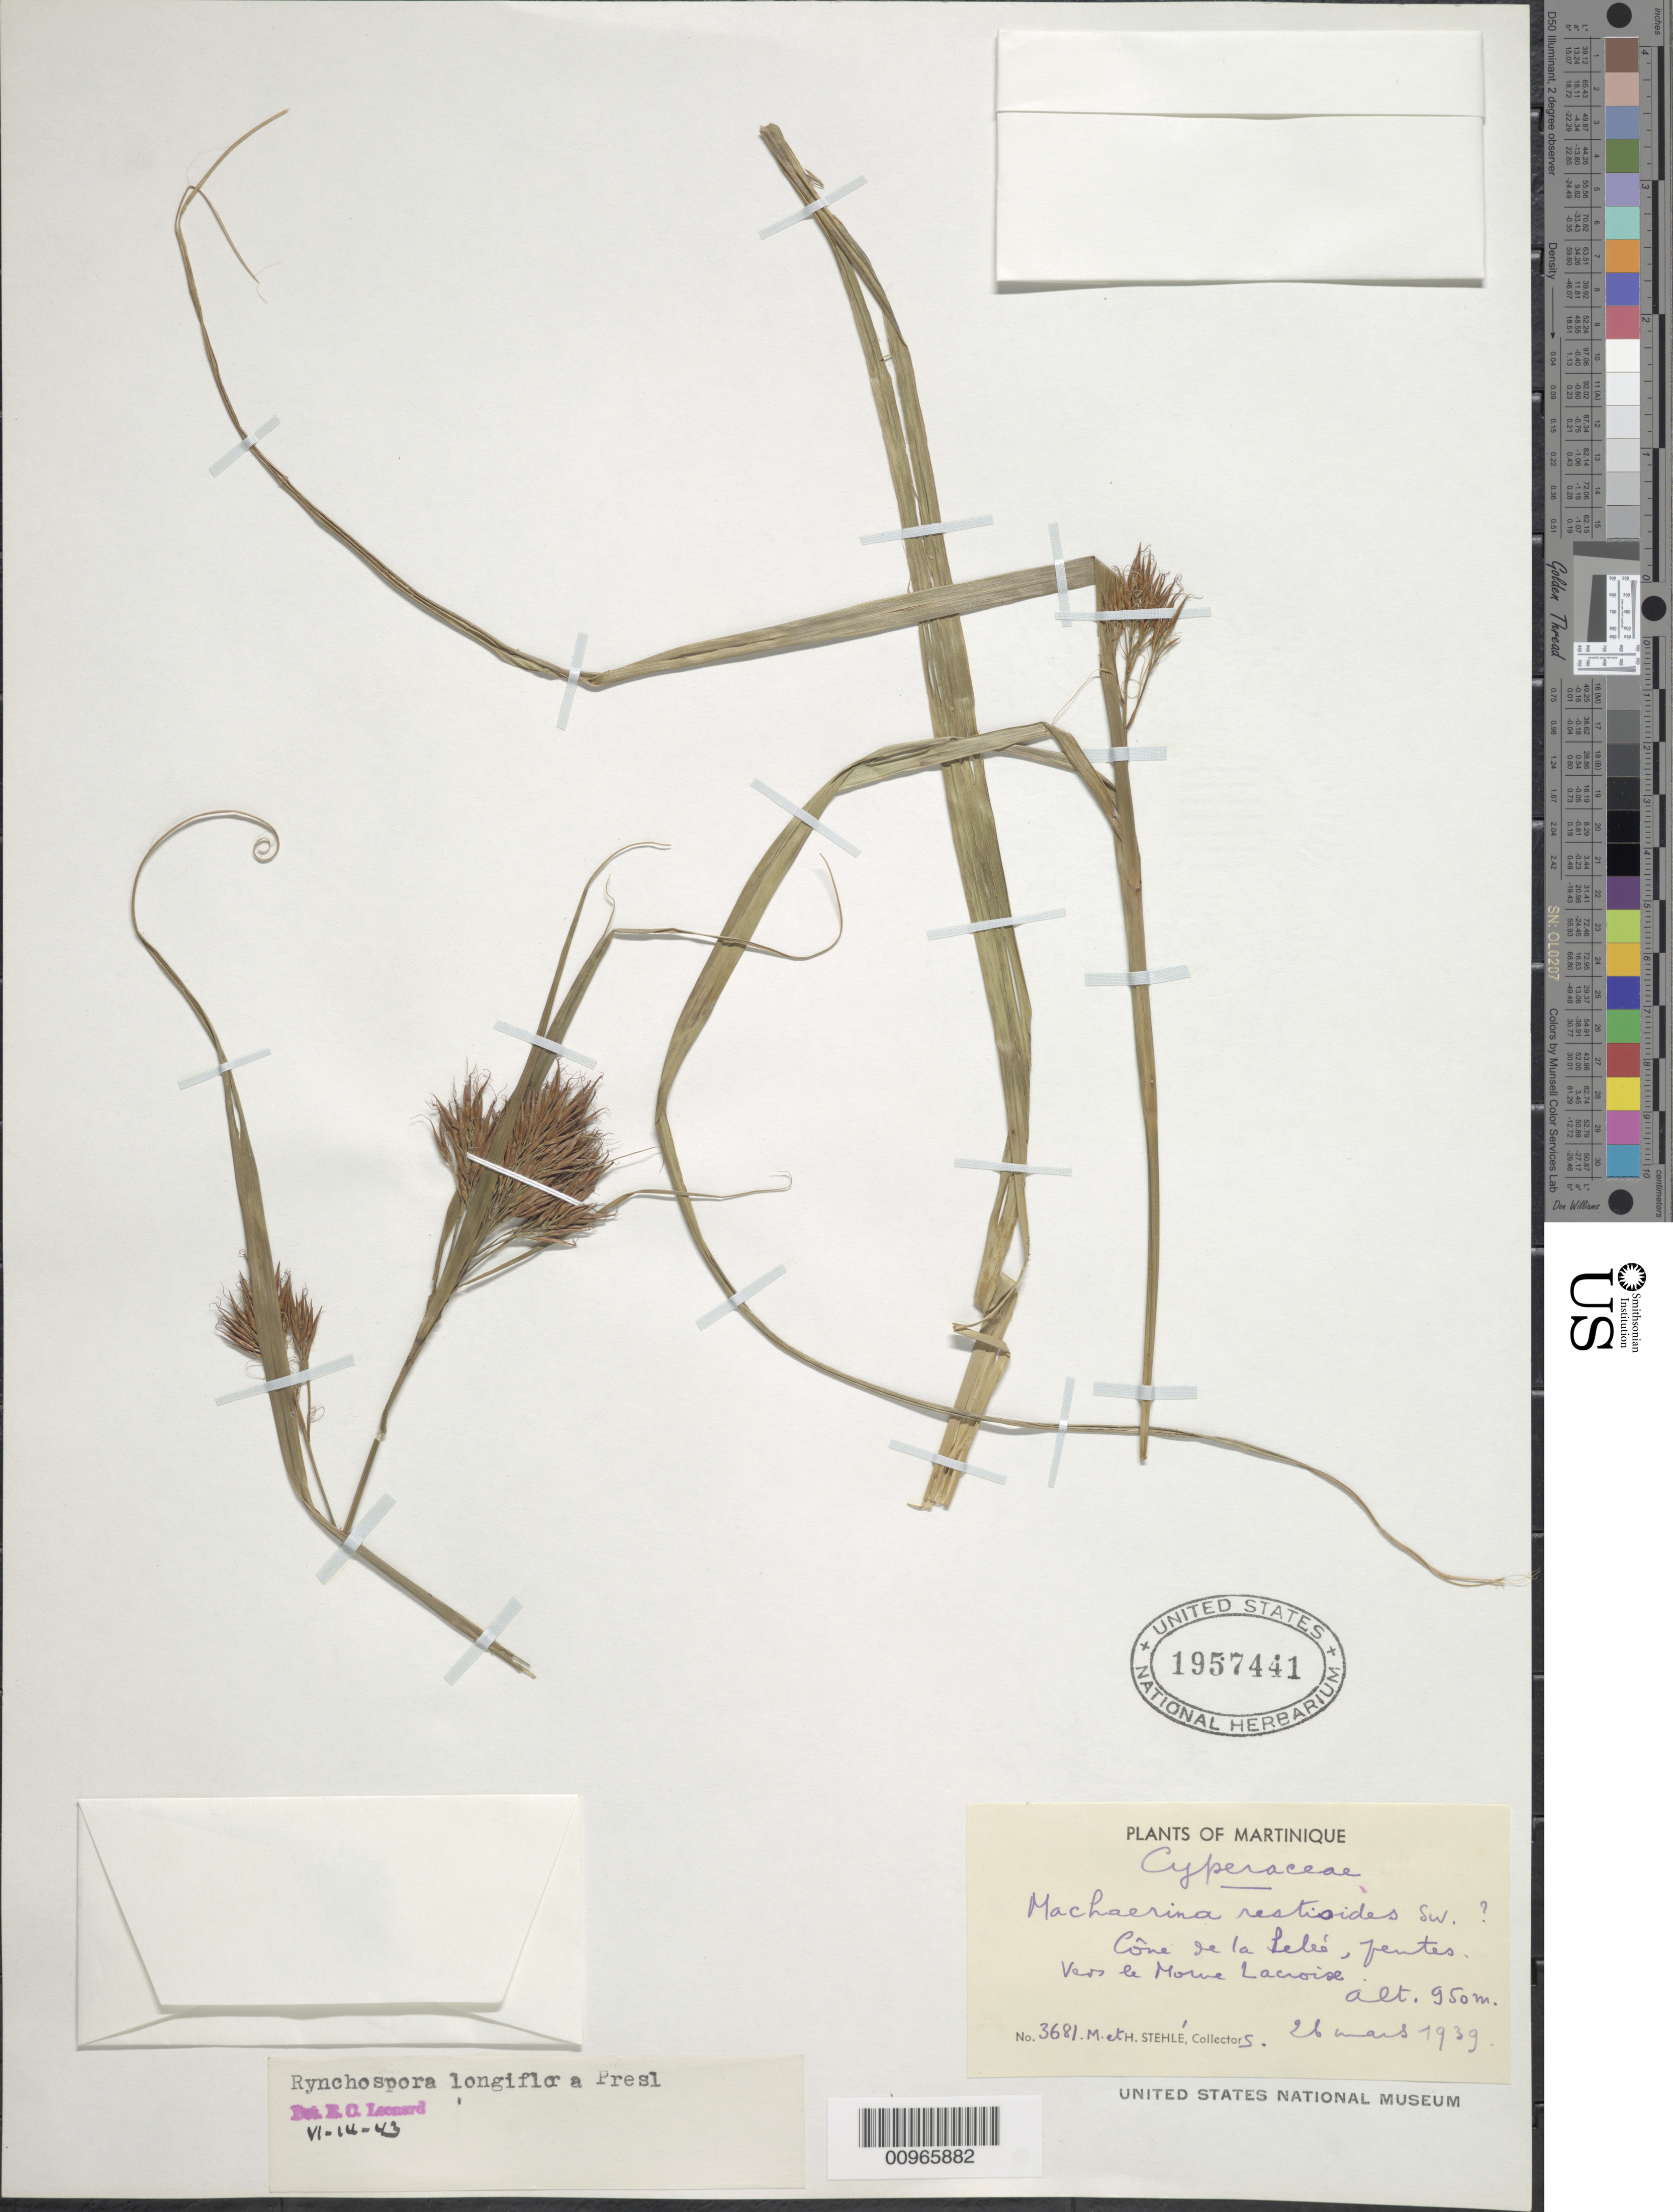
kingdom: Plantae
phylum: Tracheophyta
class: Liliopsida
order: Poales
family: Cyperaceae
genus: Rhynchospora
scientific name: Rhynchospora longiflora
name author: C. Presl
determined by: Leonard, Emery C., (US)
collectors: H. Stehlé & M. Stehlé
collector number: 3681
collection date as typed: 26 Mar 1939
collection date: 1939-03-26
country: Martinique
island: Martinique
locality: Cône de la Peleé, "pentes", vers le Morne Lacioise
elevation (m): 950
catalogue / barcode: US 1957441